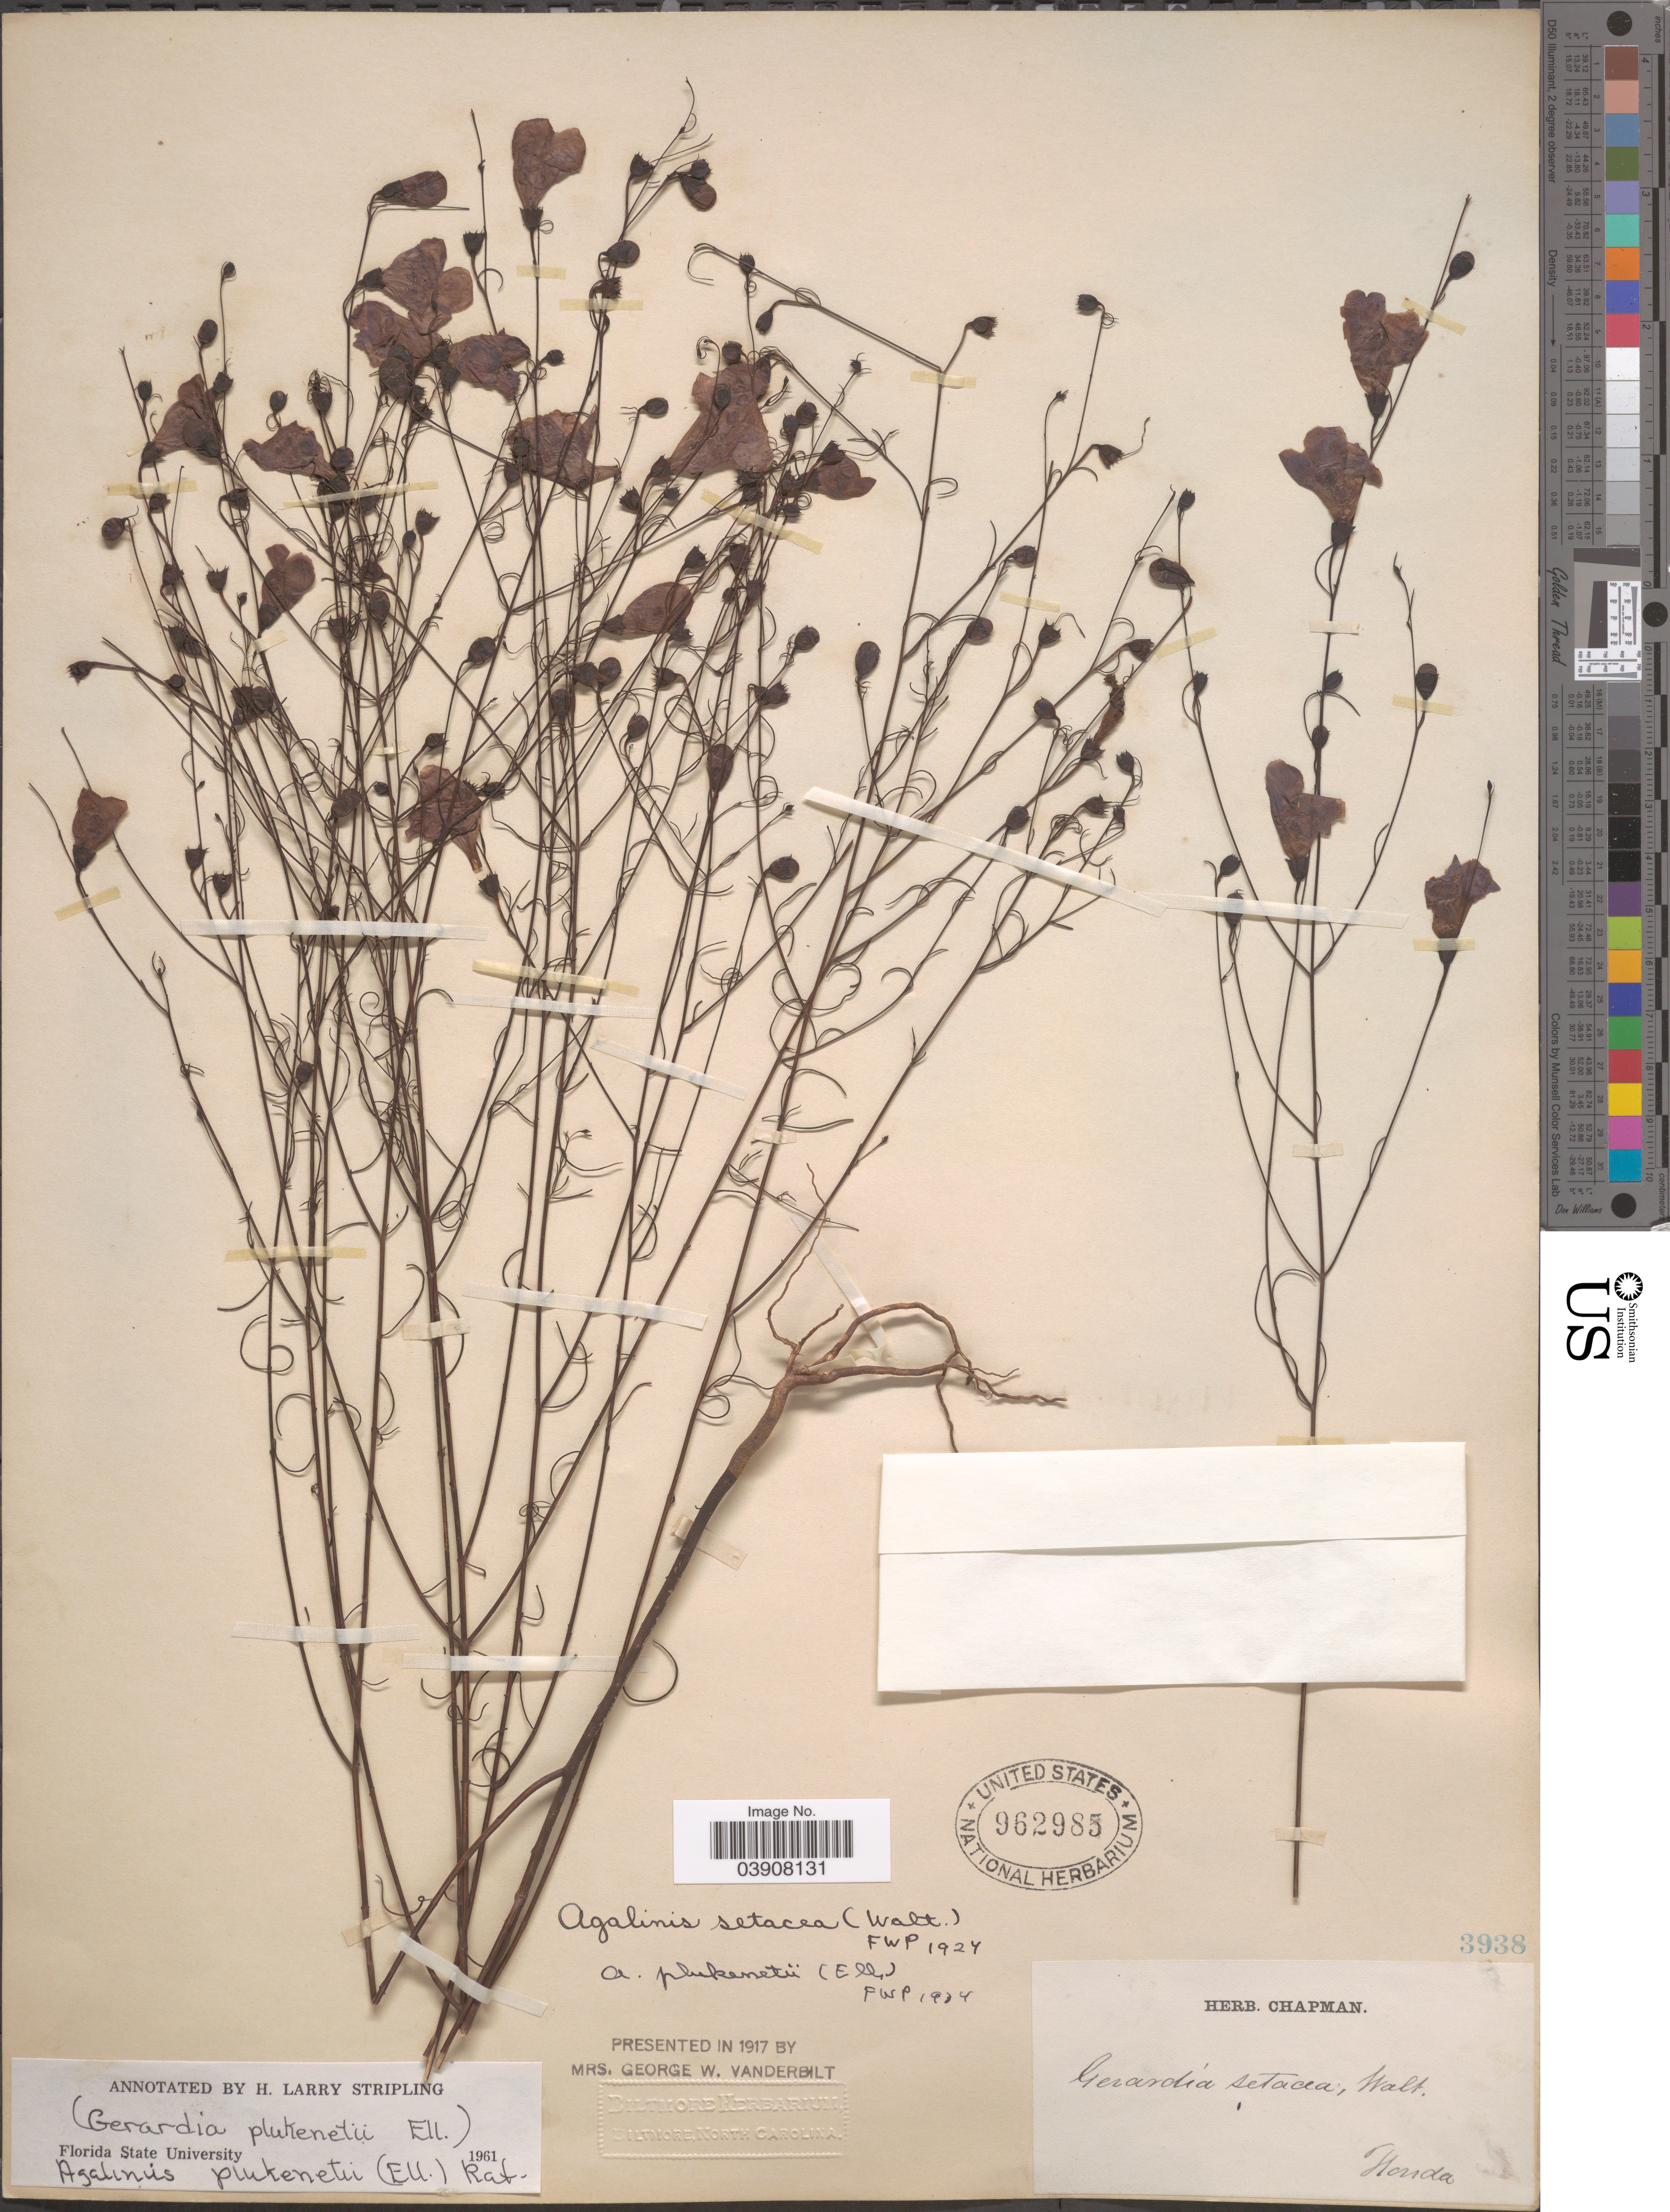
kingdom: Plantae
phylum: Tracheophyta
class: Magnoliopsida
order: Lamiales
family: Orobanchaceae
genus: Agalinis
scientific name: Agalinis plukenetii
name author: (Elliott) Raf.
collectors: ex herb. Chapman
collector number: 3938?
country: United States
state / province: Florida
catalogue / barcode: US 962985